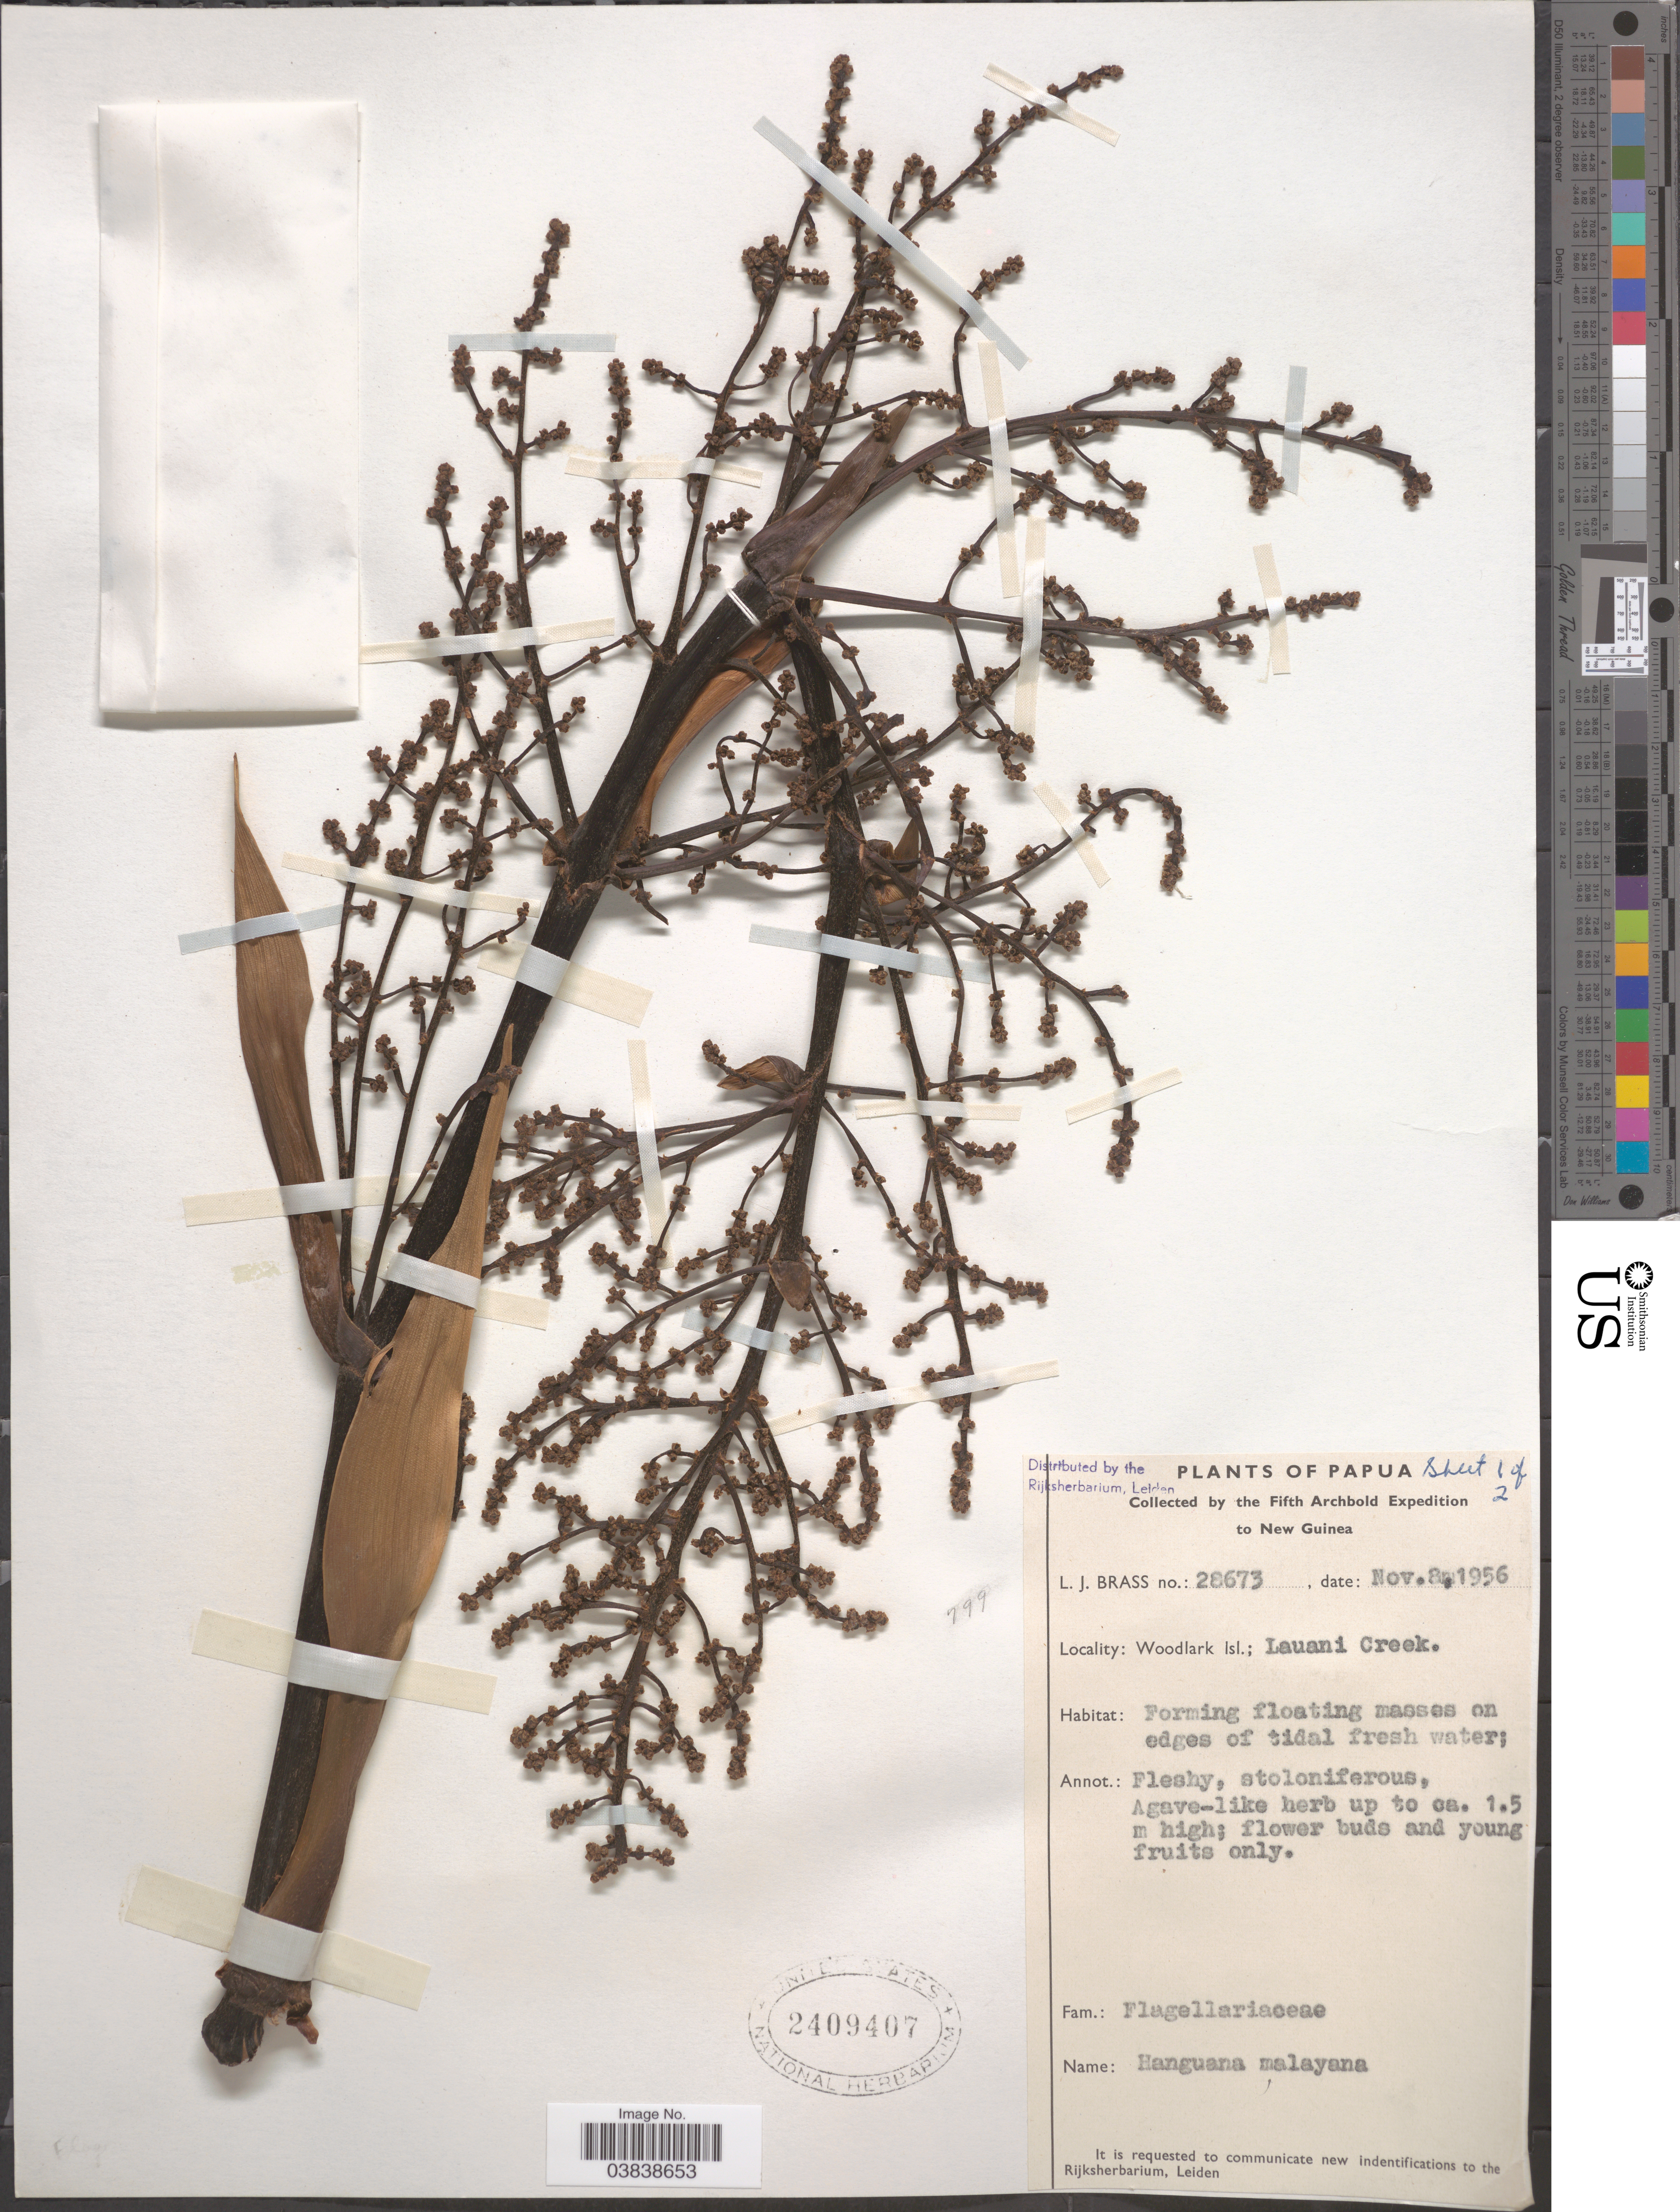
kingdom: Plantae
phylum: Tracheophyta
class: Liliopsida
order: Commelinales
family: Hanguanaceae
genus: Hanguana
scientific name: Hanguana malayana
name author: (Jack) Merr.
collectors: L. J. Brass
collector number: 28673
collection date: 1956-11-08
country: Papua New Guinea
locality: Papua. To New Guinea. Woodlark Isl.; Lauani Creek.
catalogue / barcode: US 2409407